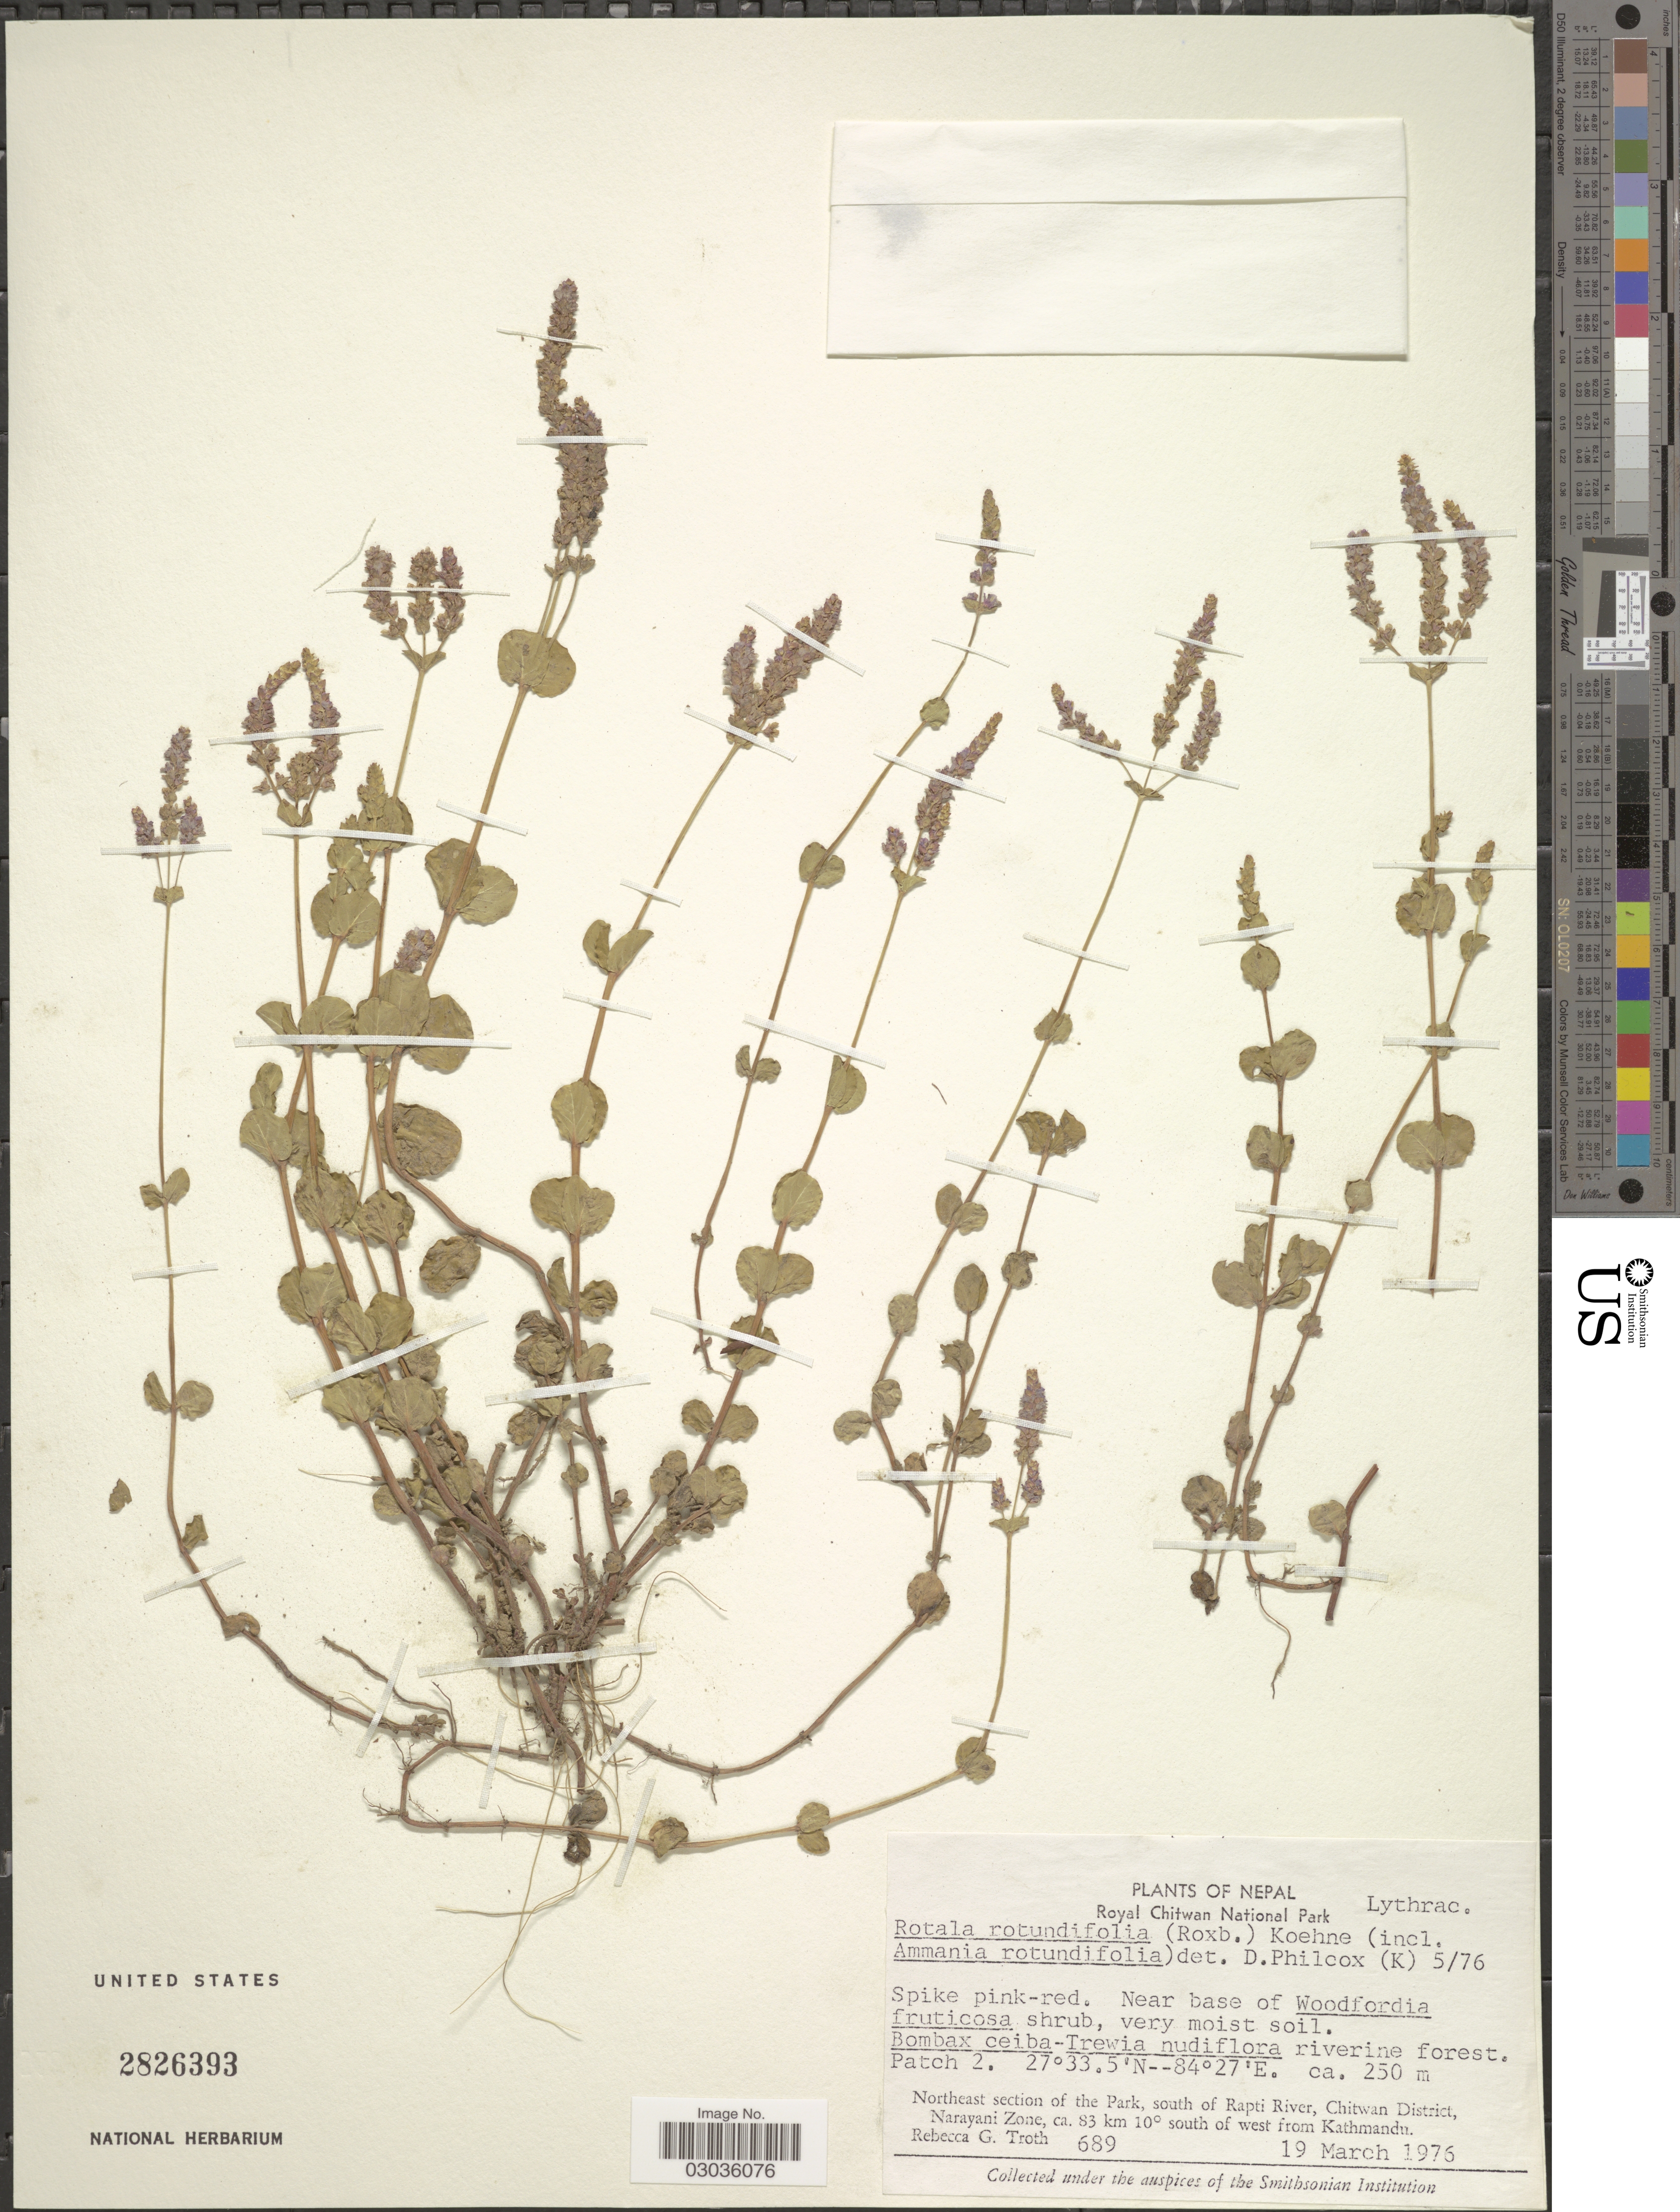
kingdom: Plantae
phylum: Tracheophyta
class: Magnoliopsida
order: Myrtales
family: Lythraceae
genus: Rotala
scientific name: Rotala rotundifolia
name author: (Buch.-Ham. & Roxb.) Koehne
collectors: R. Troth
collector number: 689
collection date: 1976-03-19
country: Nepal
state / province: Narayani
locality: Royal Chitwan National Park, Northeast section of the Park, south of Rapti River, Chitwan District, Narayani Zone, ca. 83 km 10° south of west from Kathmandu.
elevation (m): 250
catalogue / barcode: US 2826393